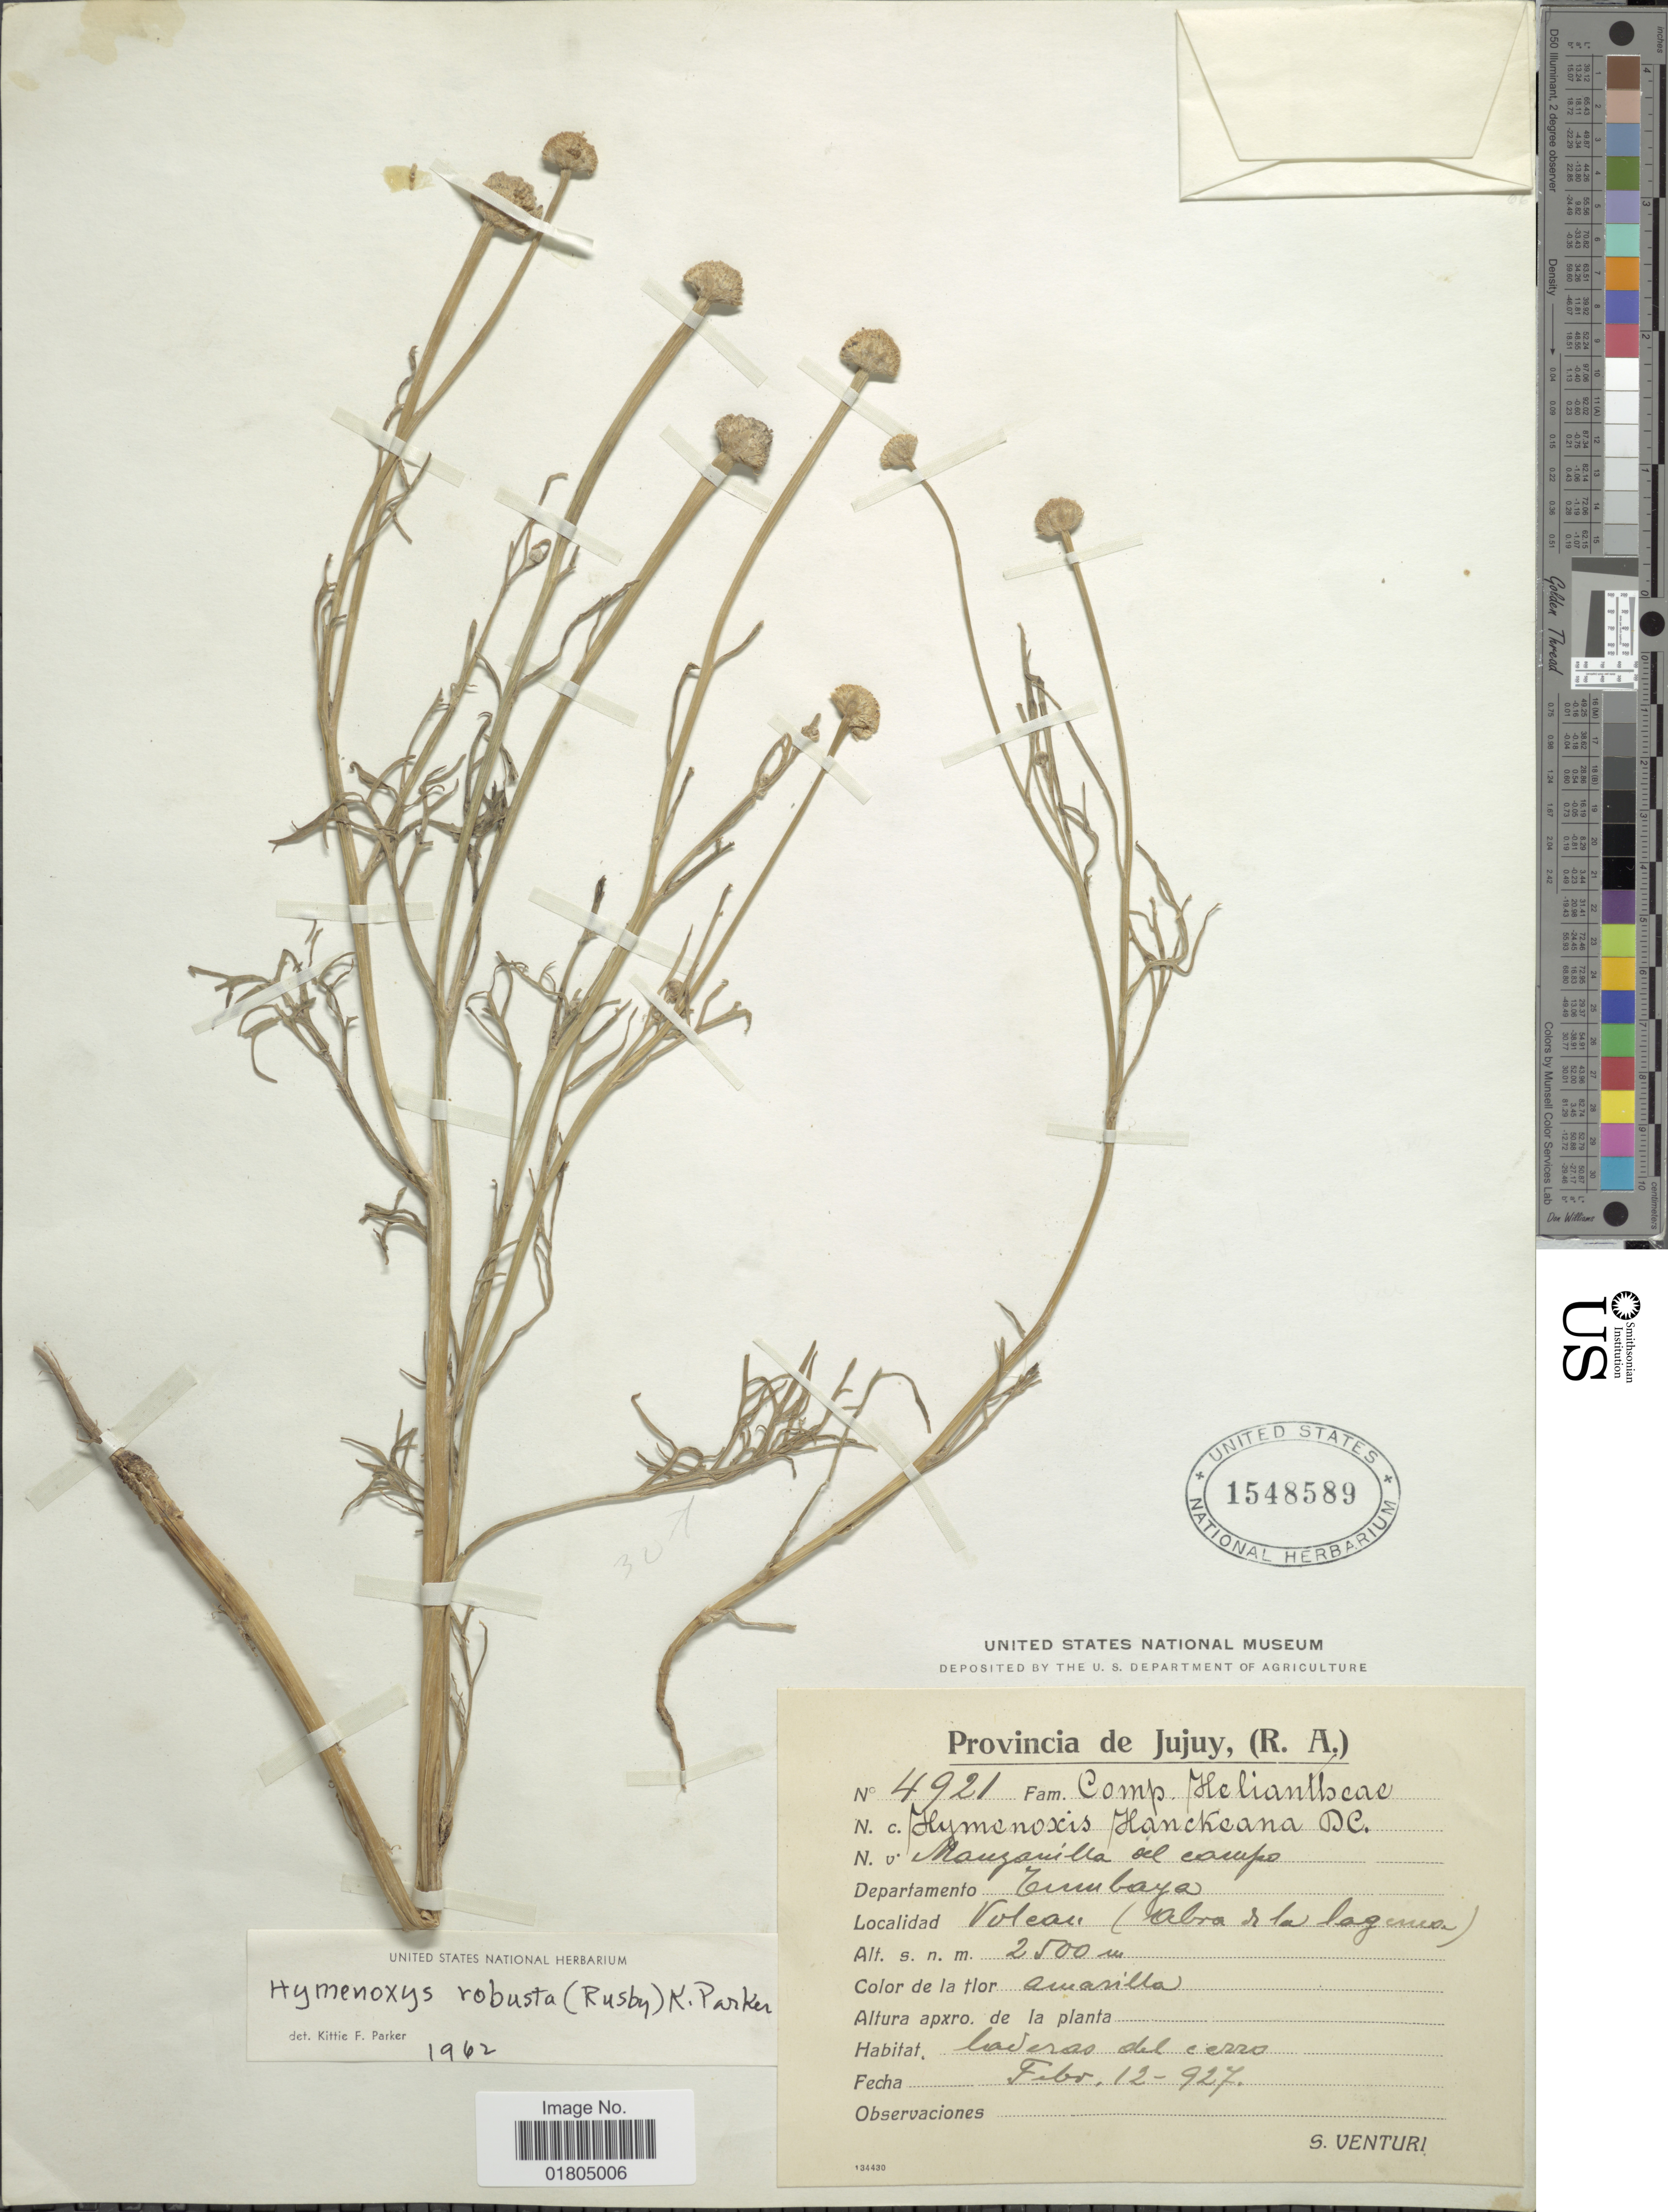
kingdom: Plantae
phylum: Tracheophyta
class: Magnoliopsida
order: Asterales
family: Asteraceae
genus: Hymenoxys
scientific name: Hymenoxys robusta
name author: (Rusby) K.F. Parker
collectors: S. Venturi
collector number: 4921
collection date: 1927-02-12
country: Argentina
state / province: Jujuy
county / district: Tumbaya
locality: Volcan (abra de la laguna)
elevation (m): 2500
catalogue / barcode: US 1548589